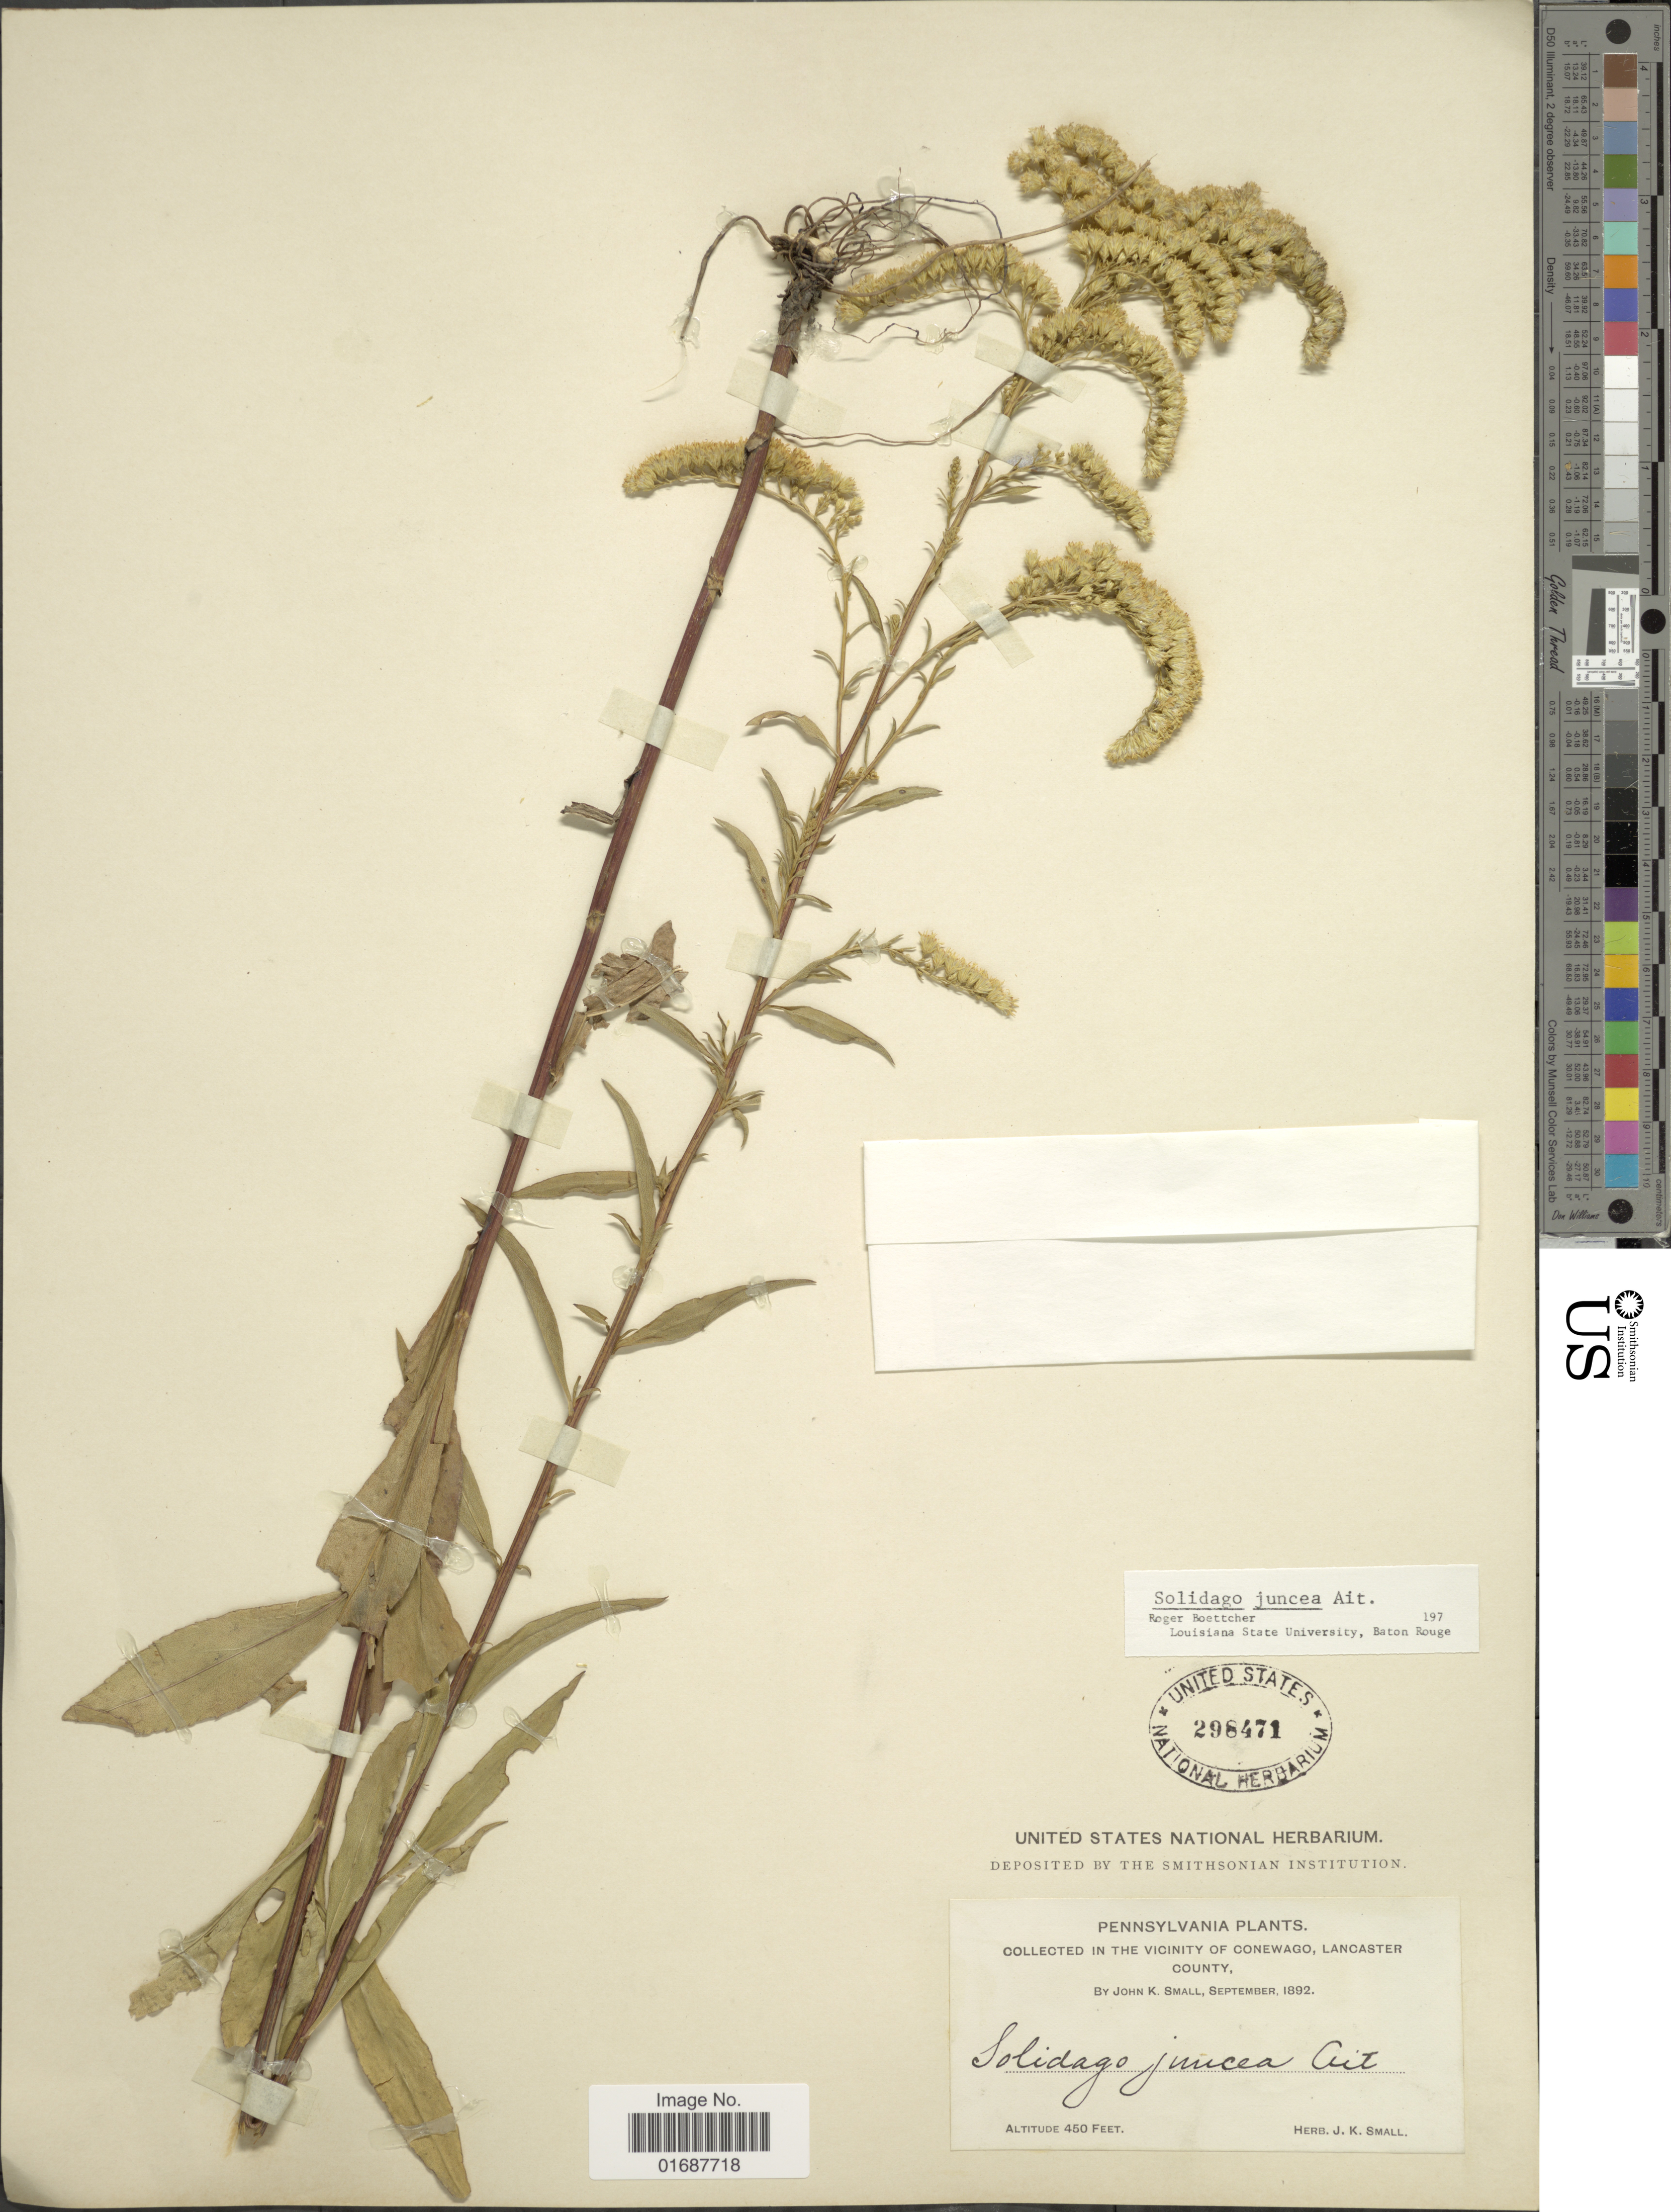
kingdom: Plantae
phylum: Tracheophyta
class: Magnoliopsida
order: Asterales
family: Asteraceae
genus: Solidago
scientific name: Solidago juncea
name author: Aiton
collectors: J. K. Small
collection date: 1892-09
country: United States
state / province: Pennsylvania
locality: Vicinity of Conewago, Lancaster County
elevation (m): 137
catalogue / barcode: US 298471